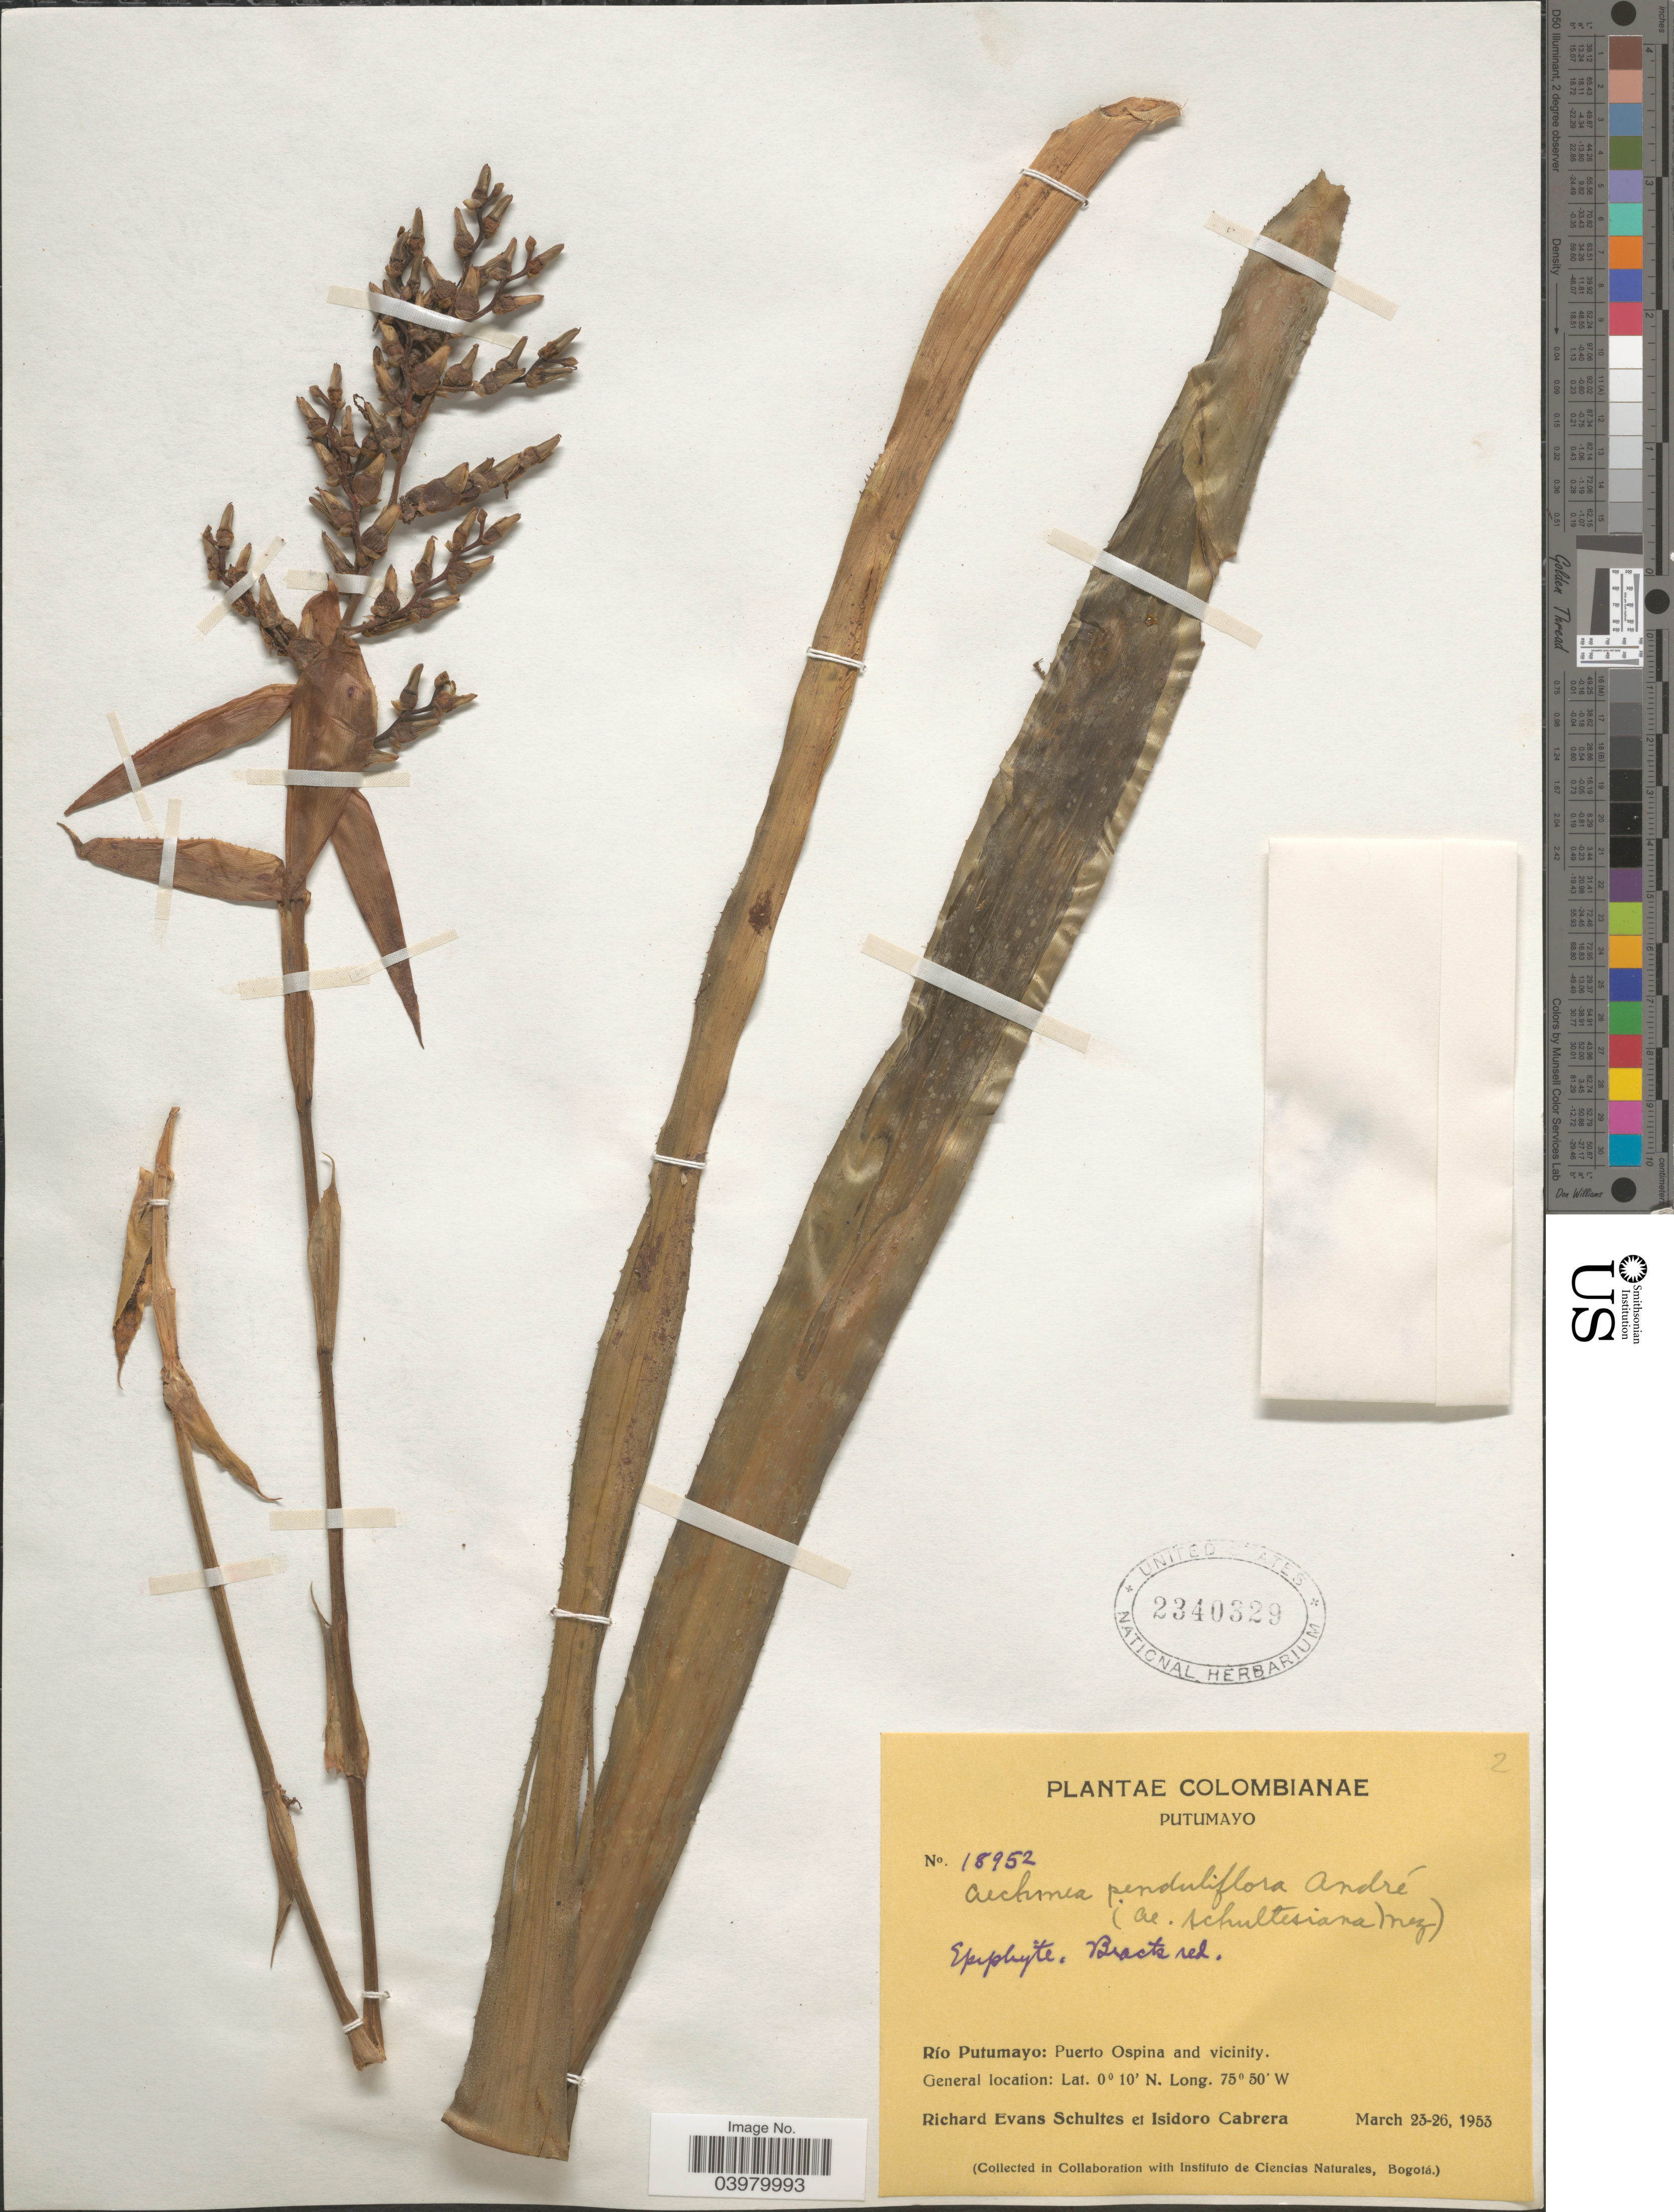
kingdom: Plantae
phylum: Tracheophyta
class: Liliopsida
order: Poales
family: Bromeliaceae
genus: Aechmea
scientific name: Aechmea penduliflora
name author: André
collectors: R. E. Schultes & I. Cabrera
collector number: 18952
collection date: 1953-03-23/1953-03-26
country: Colombia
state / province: Putumayo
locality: Río Putumayo: Puerto Ospina and vicinity.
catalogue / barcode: US 2340329